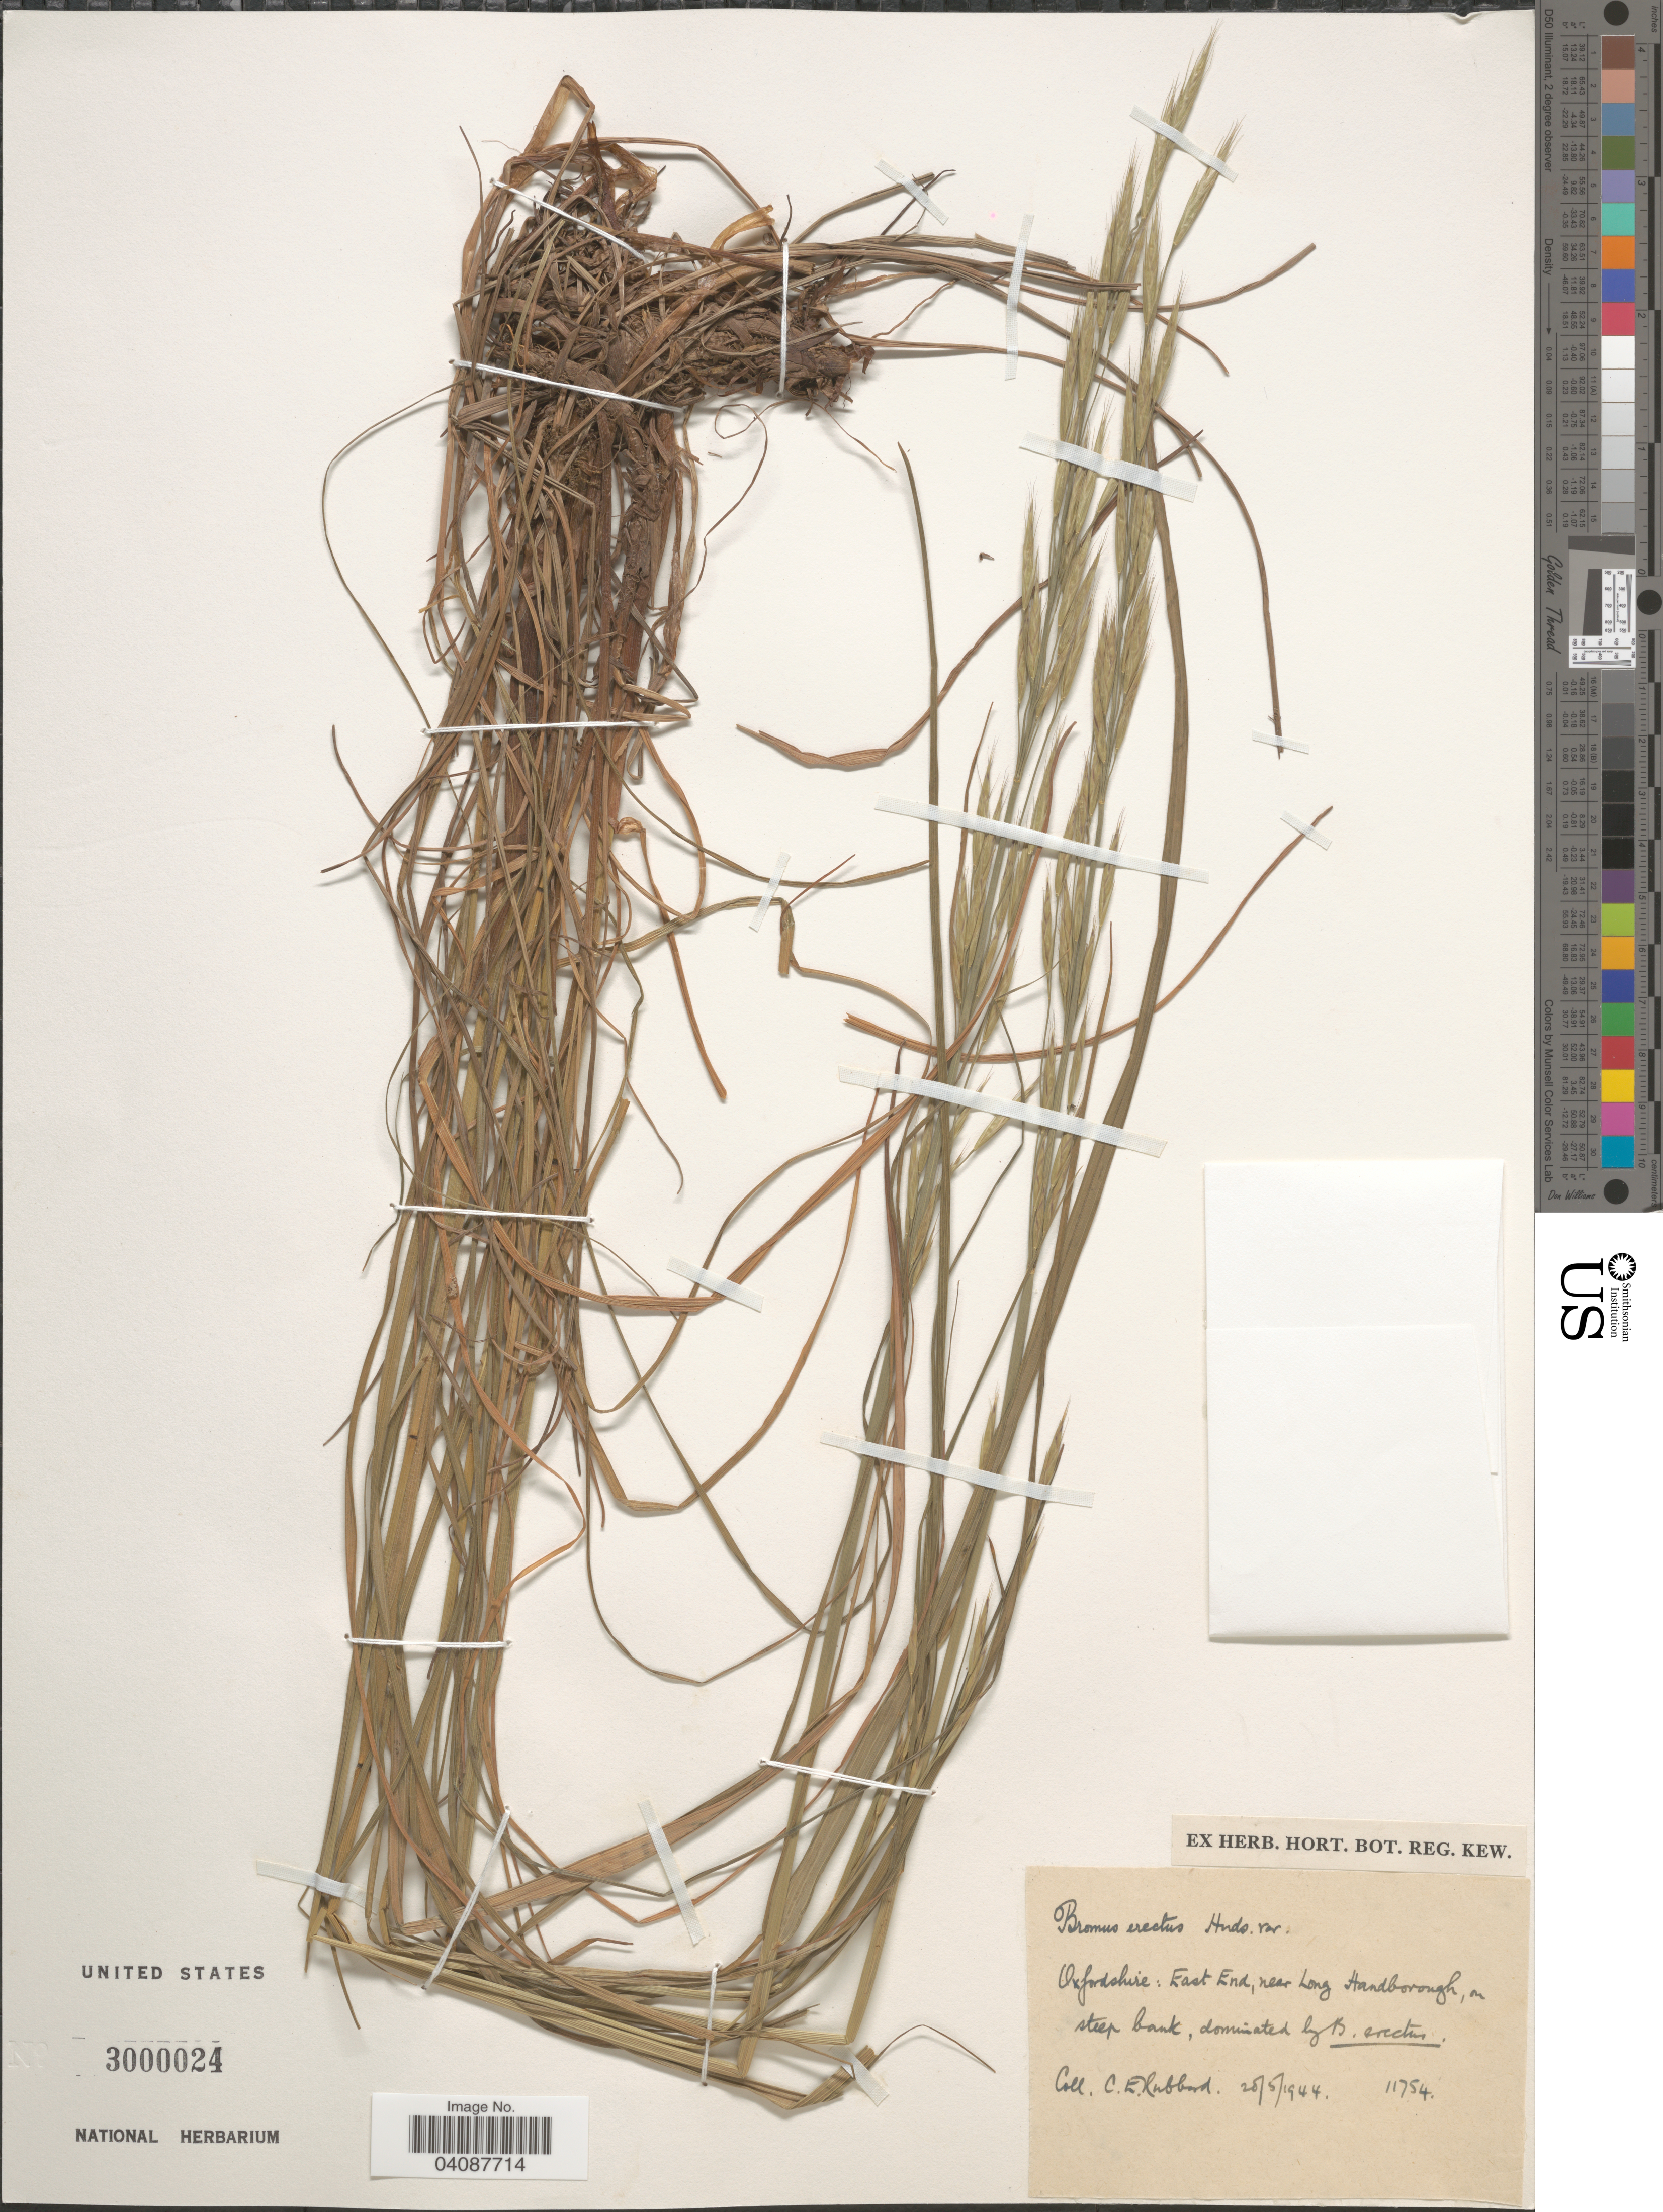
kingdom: Plantae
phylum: Tracheophyta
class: Liliopsida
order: Poales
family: Poaceae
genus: Bromus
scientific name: Bromus erectus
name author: Huds.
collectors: C. E. Hubbard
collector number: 11754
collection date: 1944-05-25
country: United Kingdom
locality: Oxfordshire: East End, near Long Handborough.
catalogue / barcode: US 3000024